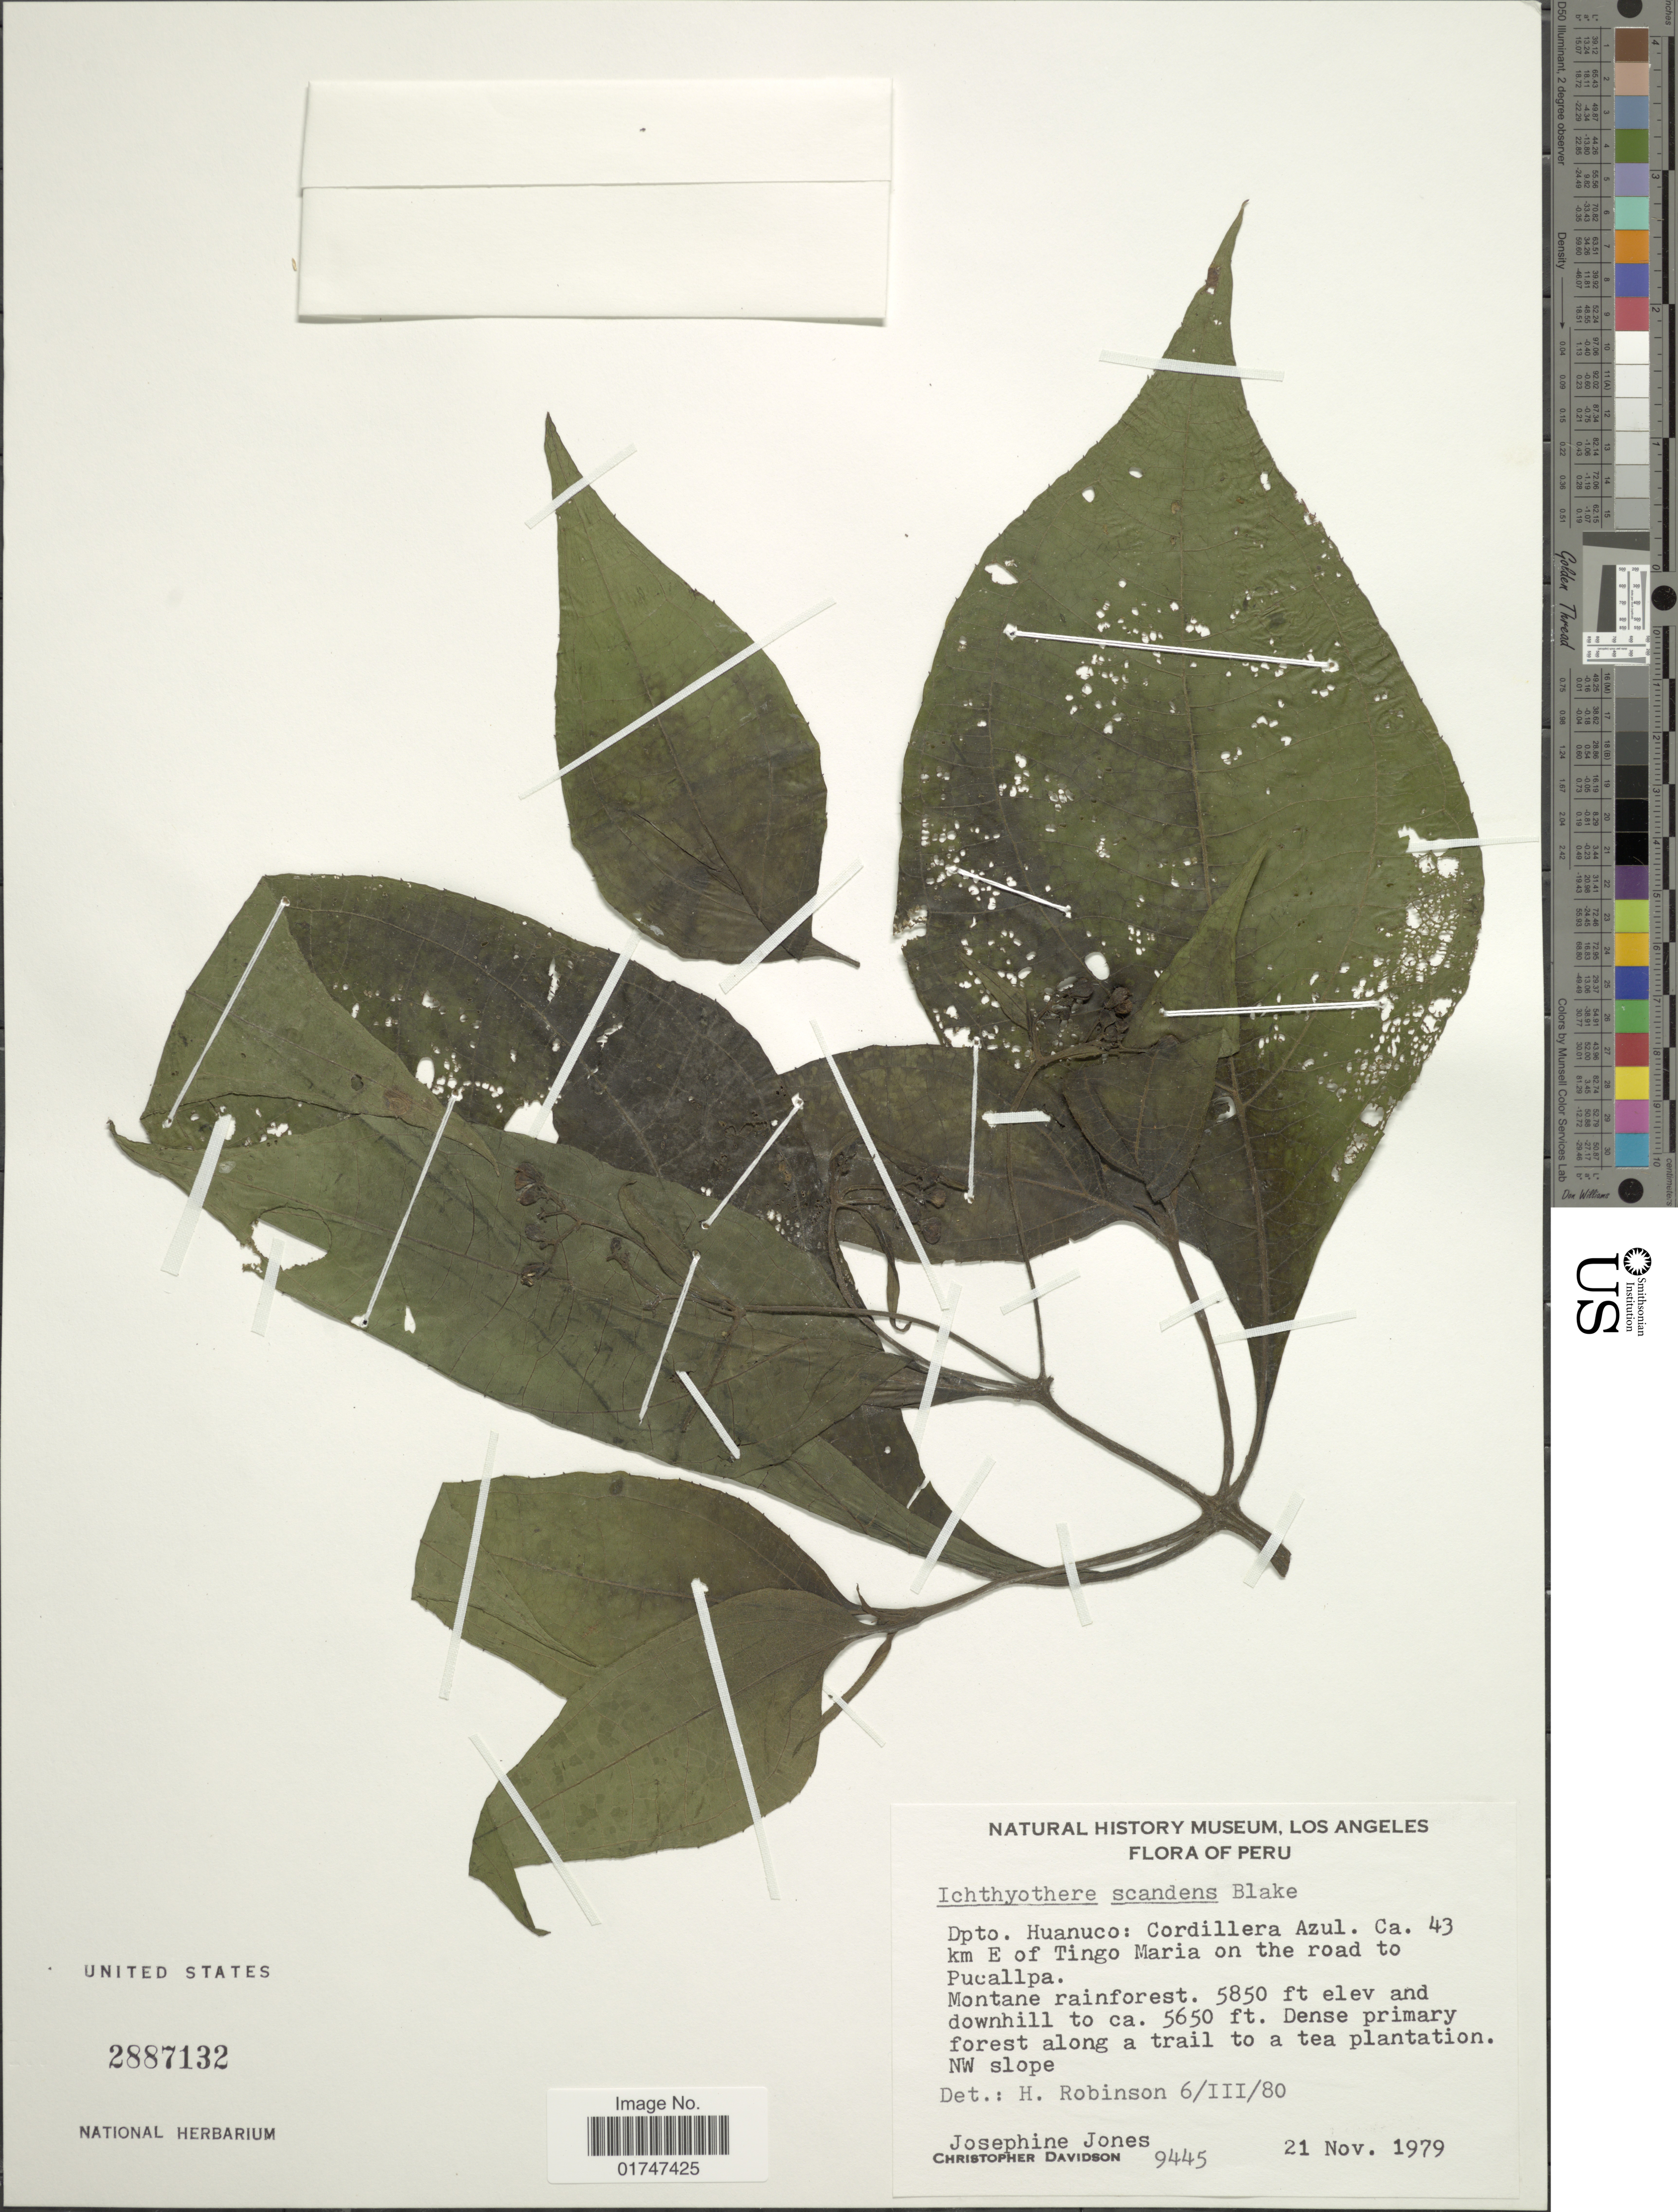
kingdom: Plantae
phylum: Tracheophyta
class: Magnoliopsida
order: Asterales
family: Asteraceae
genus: Ichthyothere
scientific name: Ichthyothere scandens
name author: S.F. Blake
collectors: J. Jones & C. Davidson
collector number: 9445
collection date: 1979-11-21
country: Peru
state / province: Huánuco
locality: Dpto. Huanuco: Cordillera Azul. Ca. 43 km E of Tingo Maria on the road to Pucallpa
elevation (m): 1722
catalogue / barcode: US 2887132